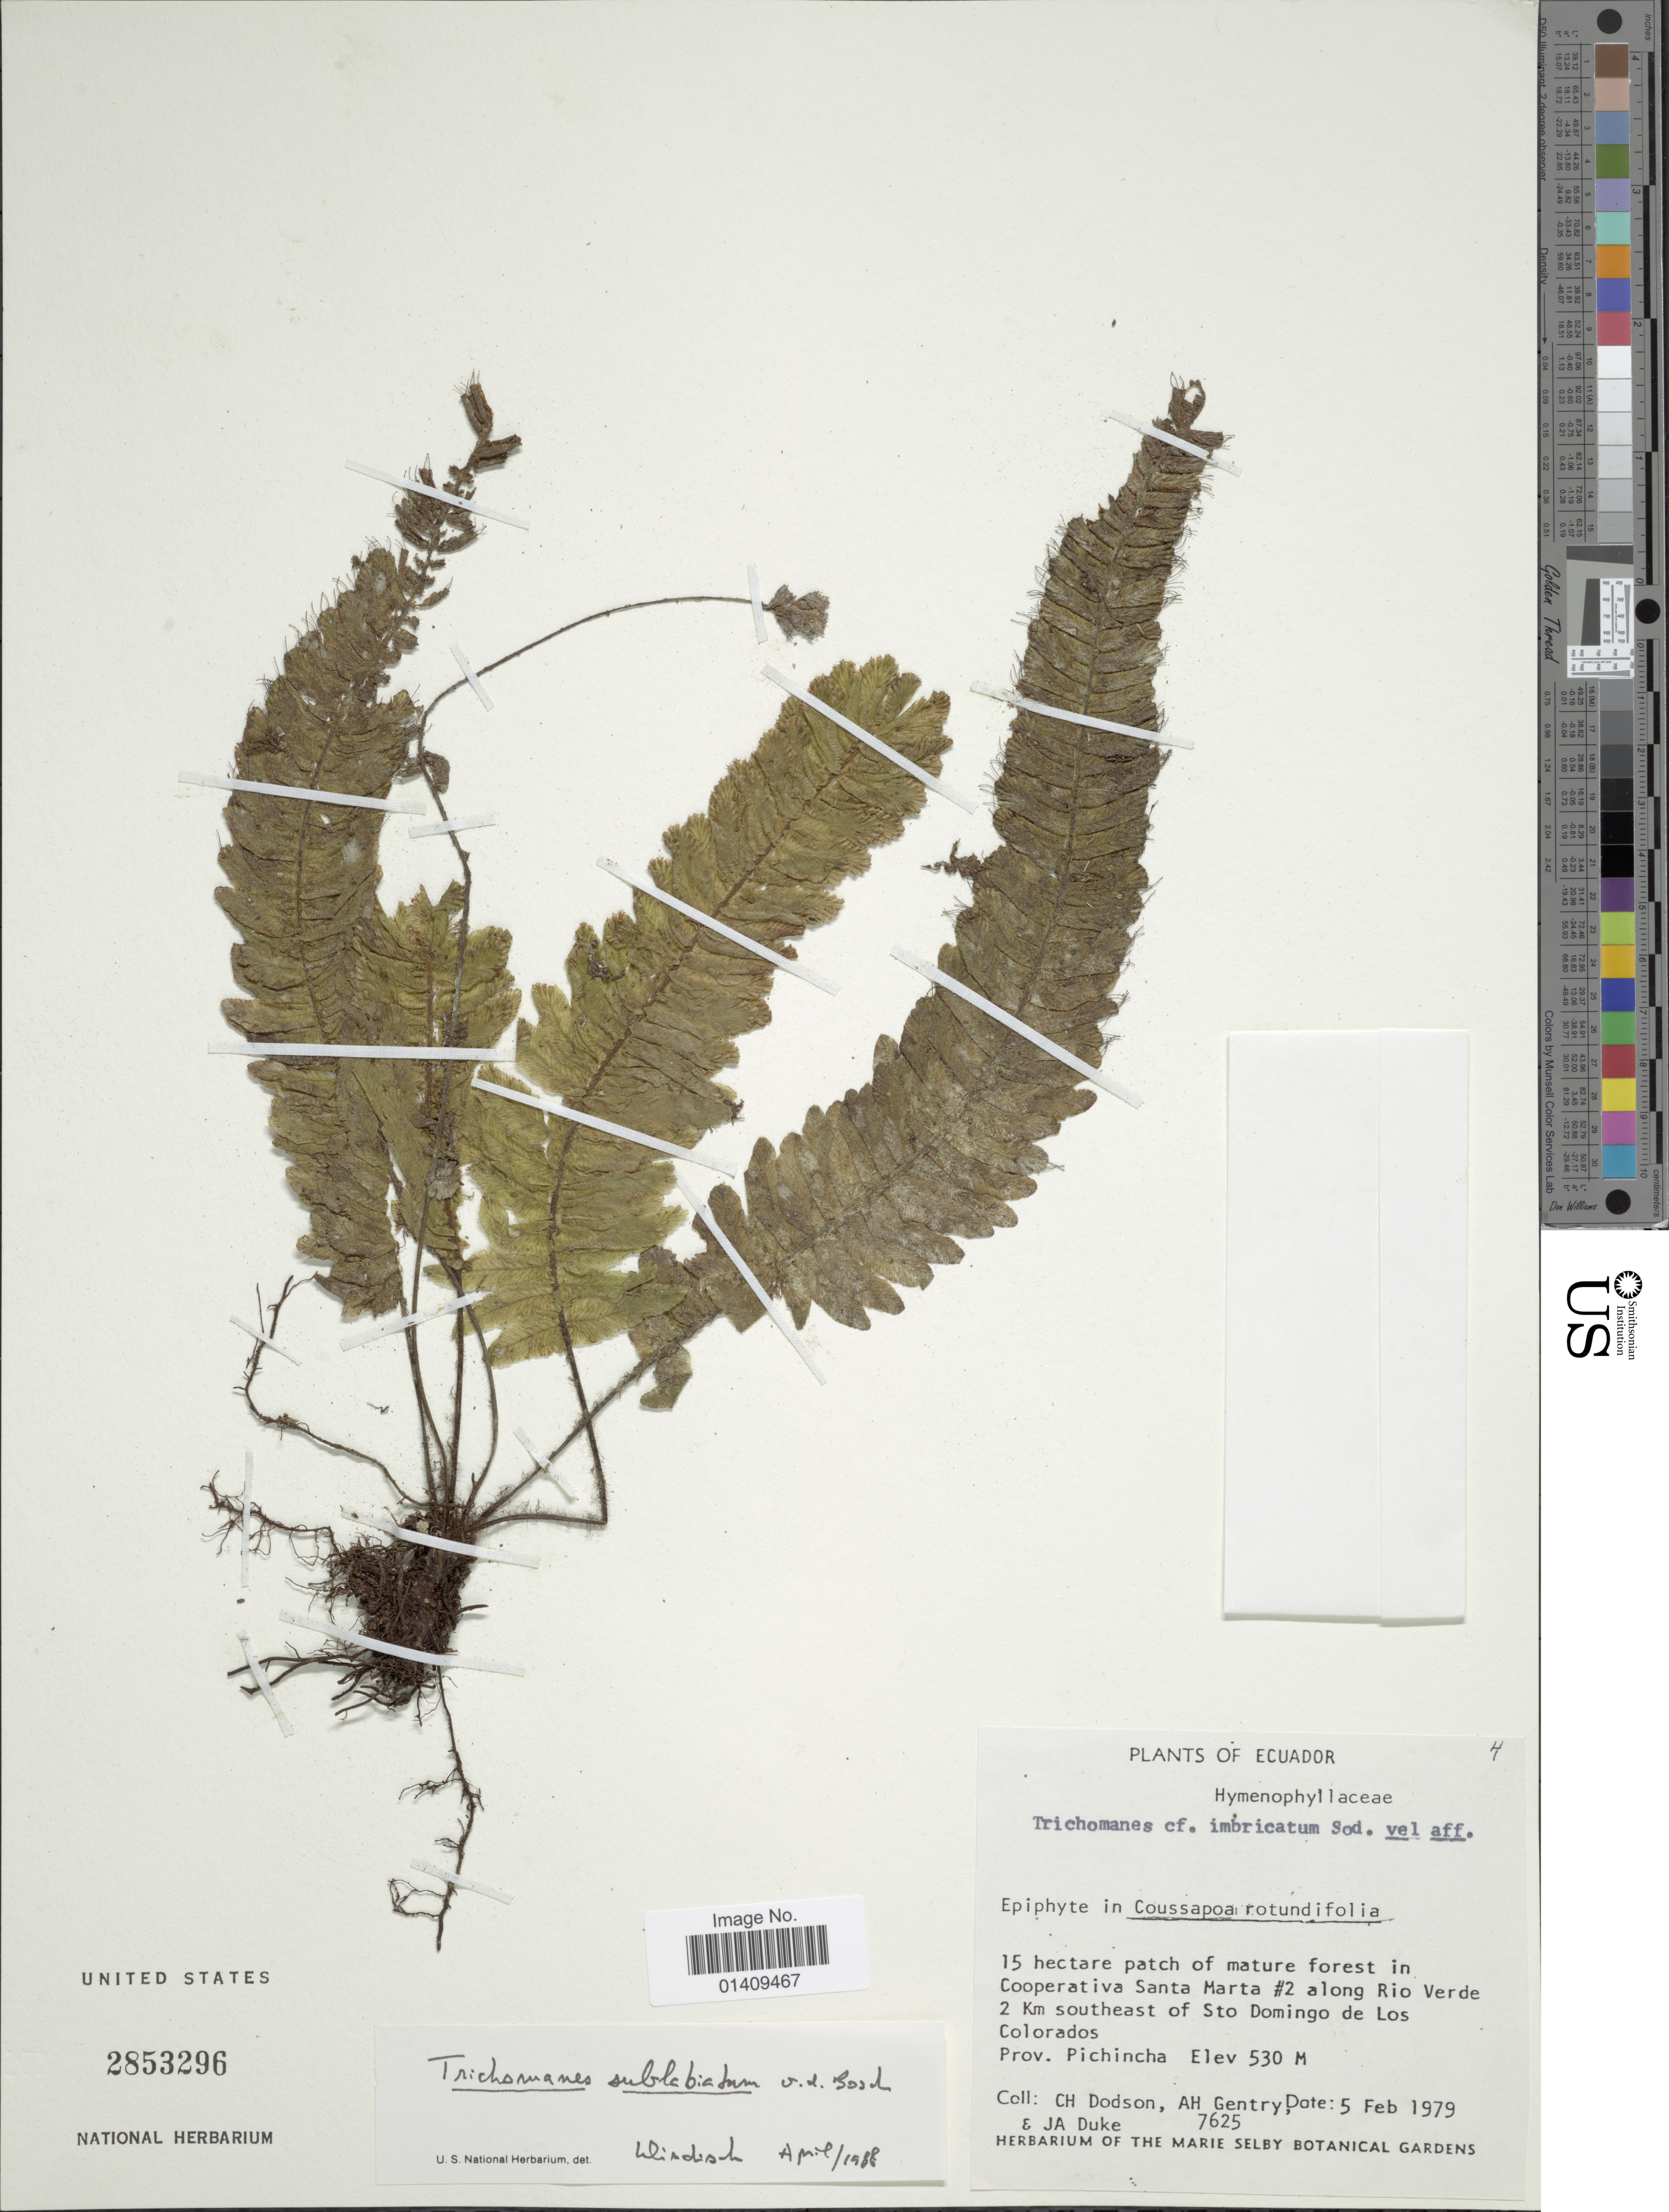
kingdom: Plantae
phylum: Tracheophyta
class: Polypodiopsida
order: Hymenophyllales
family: Hymenophyllaceae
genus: Trichomanes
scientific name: Trichomanes sublabiatum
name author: Bosch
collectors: C. H. Dodson, A. H. Gentry & J. A. Duke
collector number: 7625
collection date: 1979-02-05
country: Ecuador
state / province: Pichincha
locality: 15 hectare patch of mature forest in Cooperativa Santa Marta 2 laong Rio Verde 2 km southeast of Sto Domingo de los Colorados prov. Pichincha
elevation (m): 530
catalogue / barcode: US 2853296